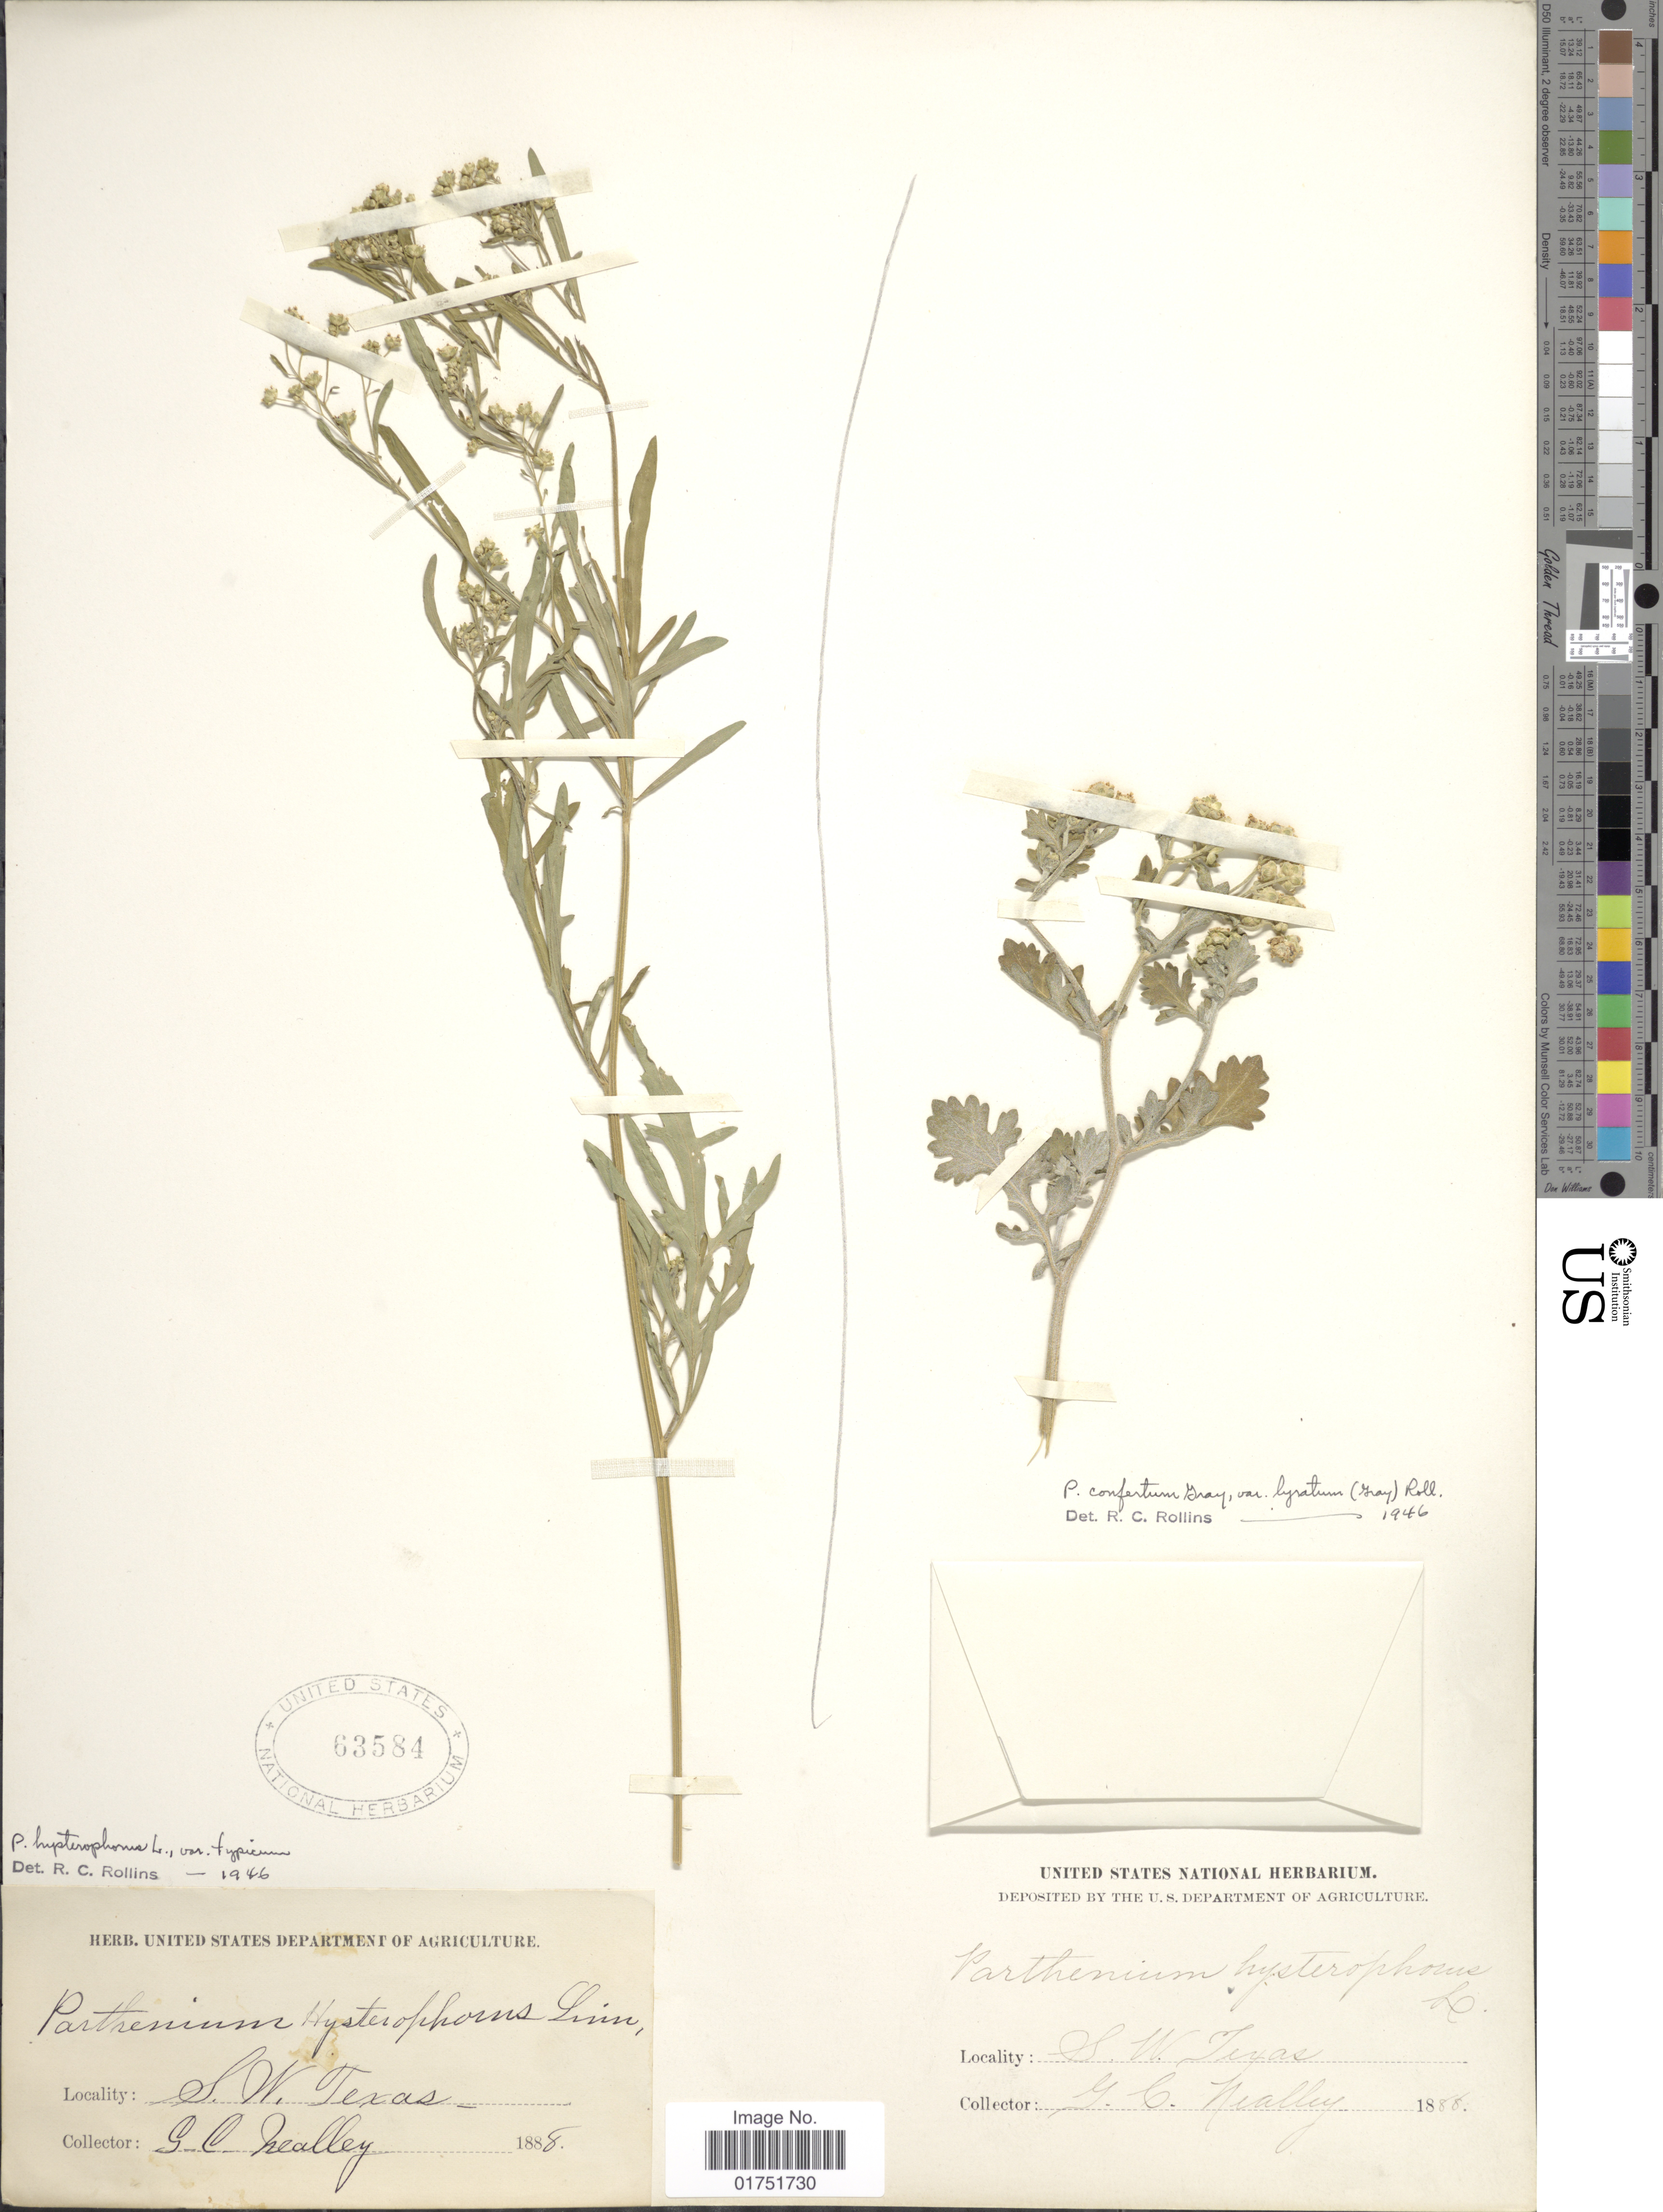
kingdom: Plantae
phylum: Tracheophyta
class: Magnoliopsida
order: Asterales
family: Asteraceae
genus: Parthenium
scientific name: Parthenium confertum var. lyratum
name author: (A. Gray) Rollins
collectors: G. C. Nealley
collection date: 1888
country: United States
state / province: Texas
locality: S. W. Texas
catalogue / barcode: US 63584